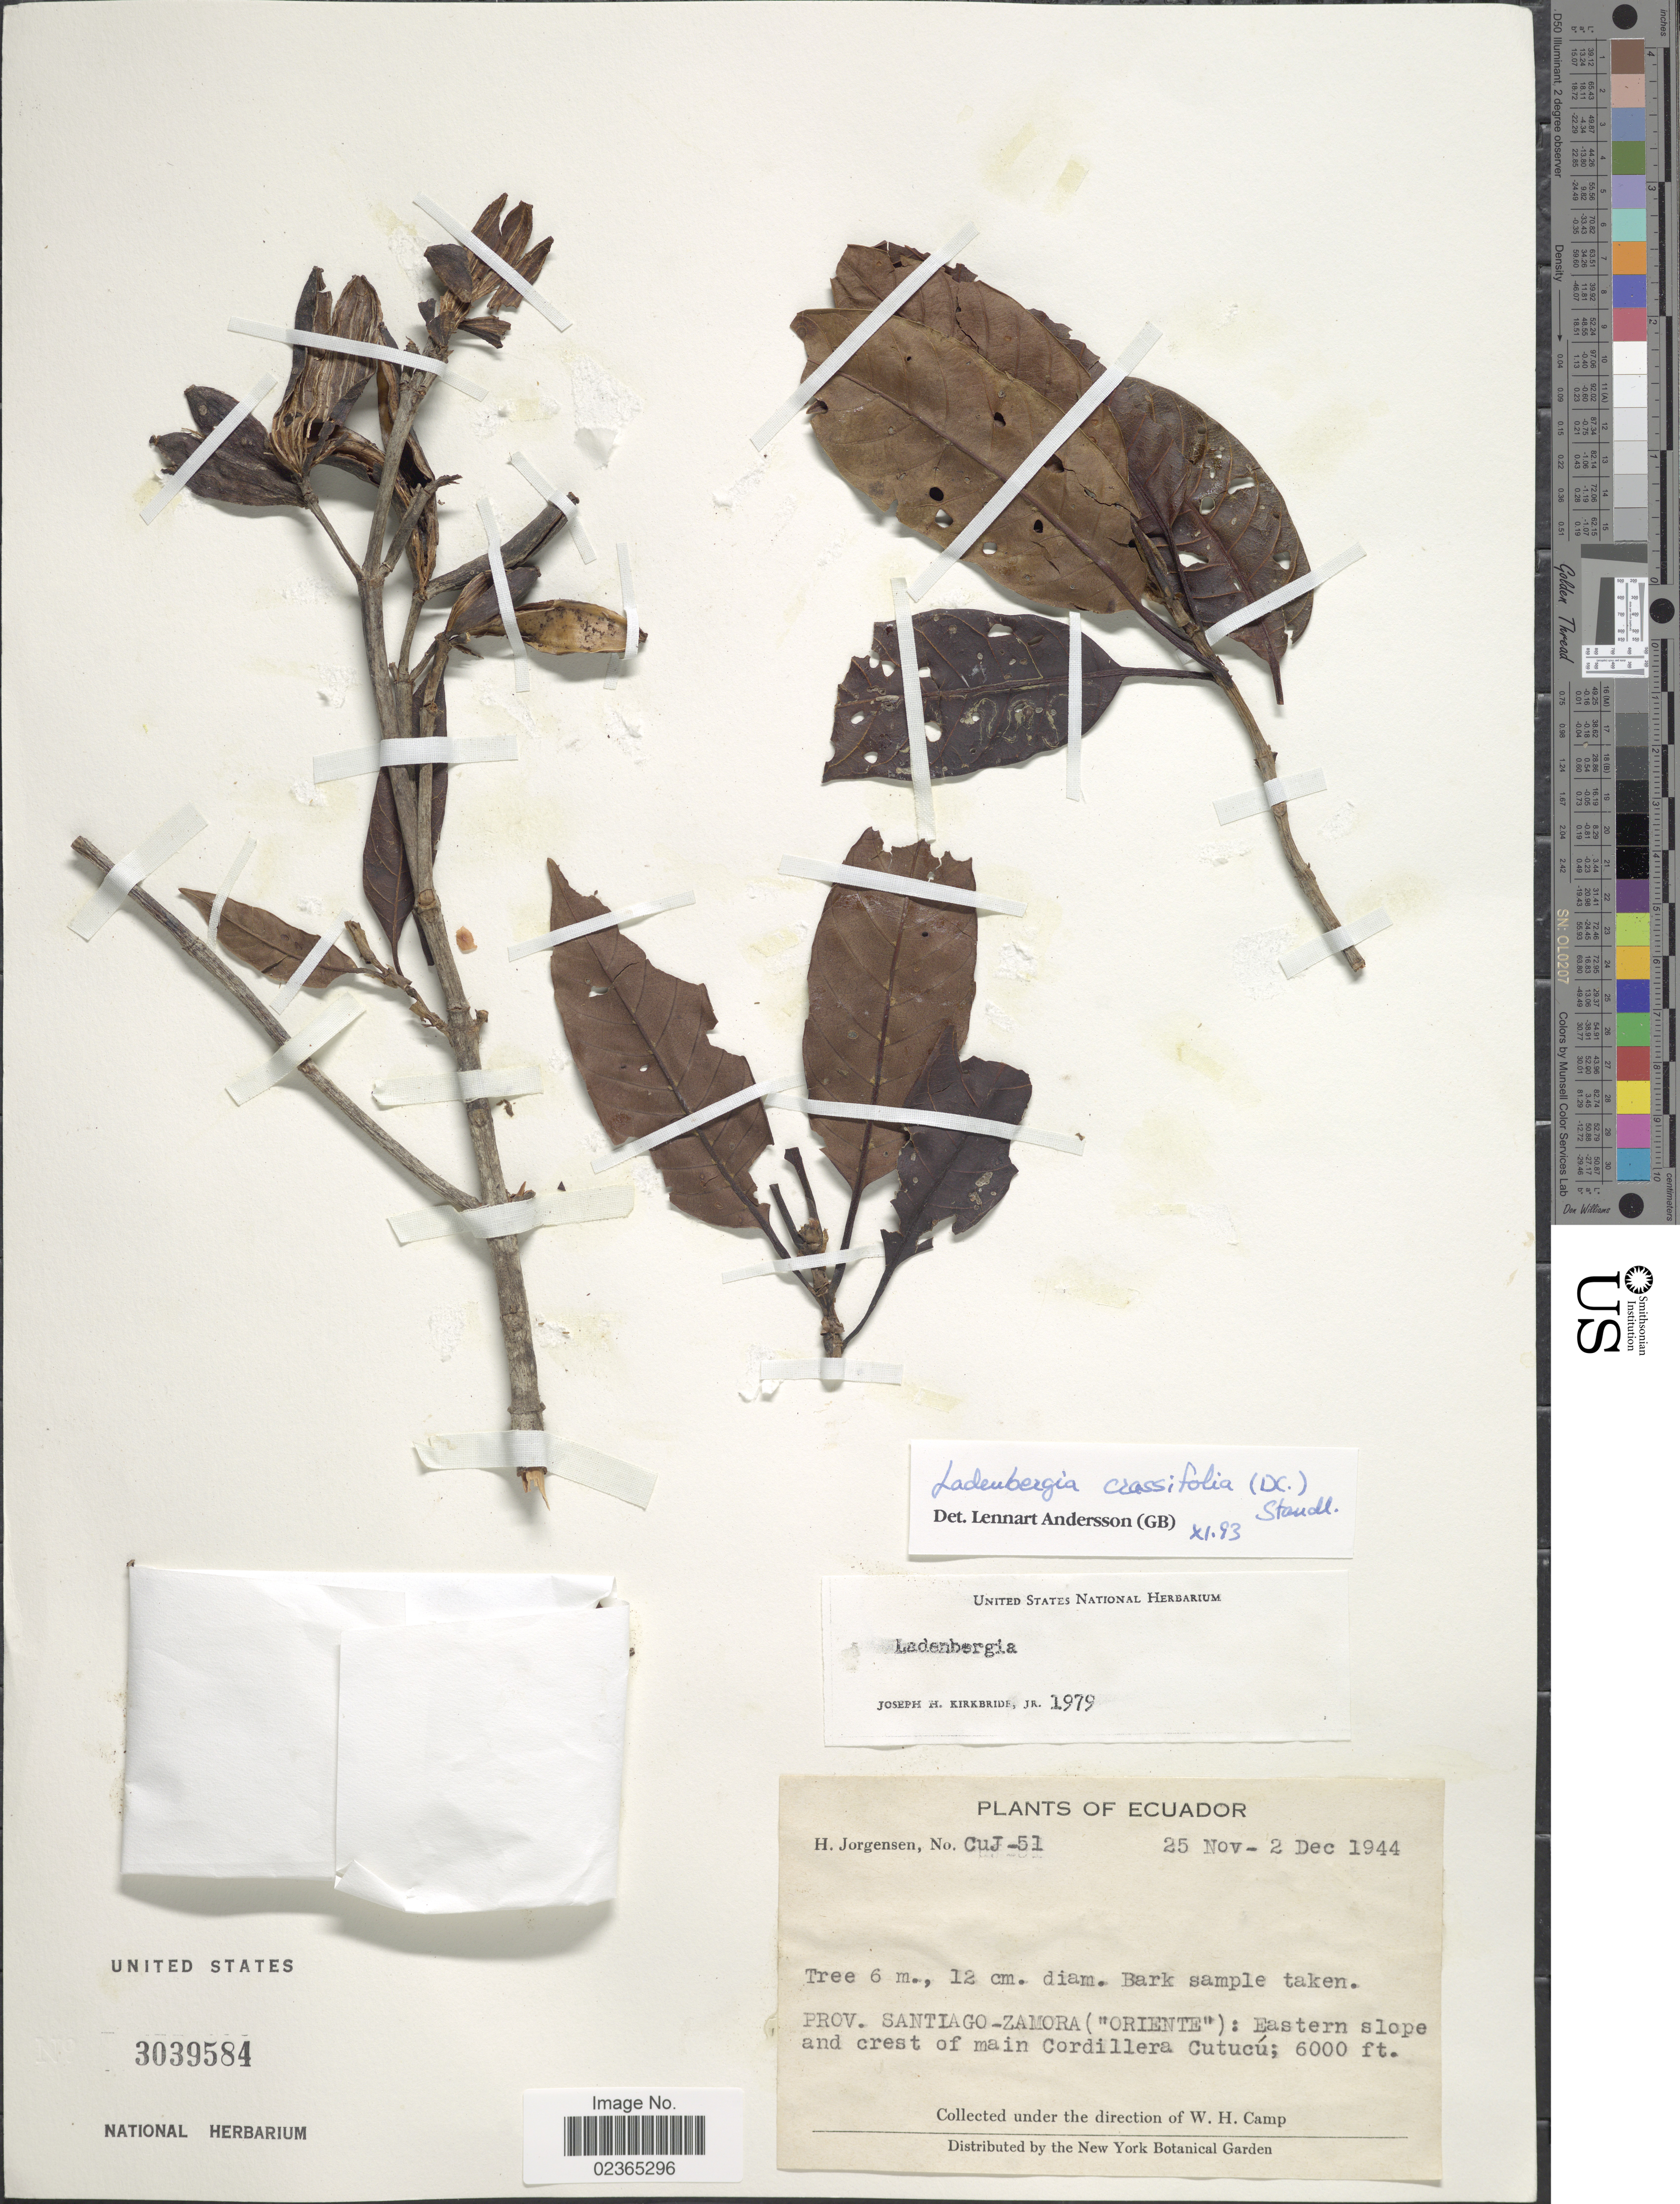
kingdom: Plantae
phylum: Tracheophyta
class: Magnoliopsida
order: Gentianales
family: Rubiaceae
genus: Ladenbergia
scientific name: Ladenbergia crassifolia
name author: (Pav. ex DC.) Standl.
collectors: H. Jørgensen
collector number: CUJ51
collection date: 1944-11-25/1944-12-02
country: Ecuador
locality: Prov. Santiago-Zamora ("Oriente") : Eastern slope and crest of main Cordillera Cutucu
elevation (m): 1829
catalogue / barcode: US 3039584